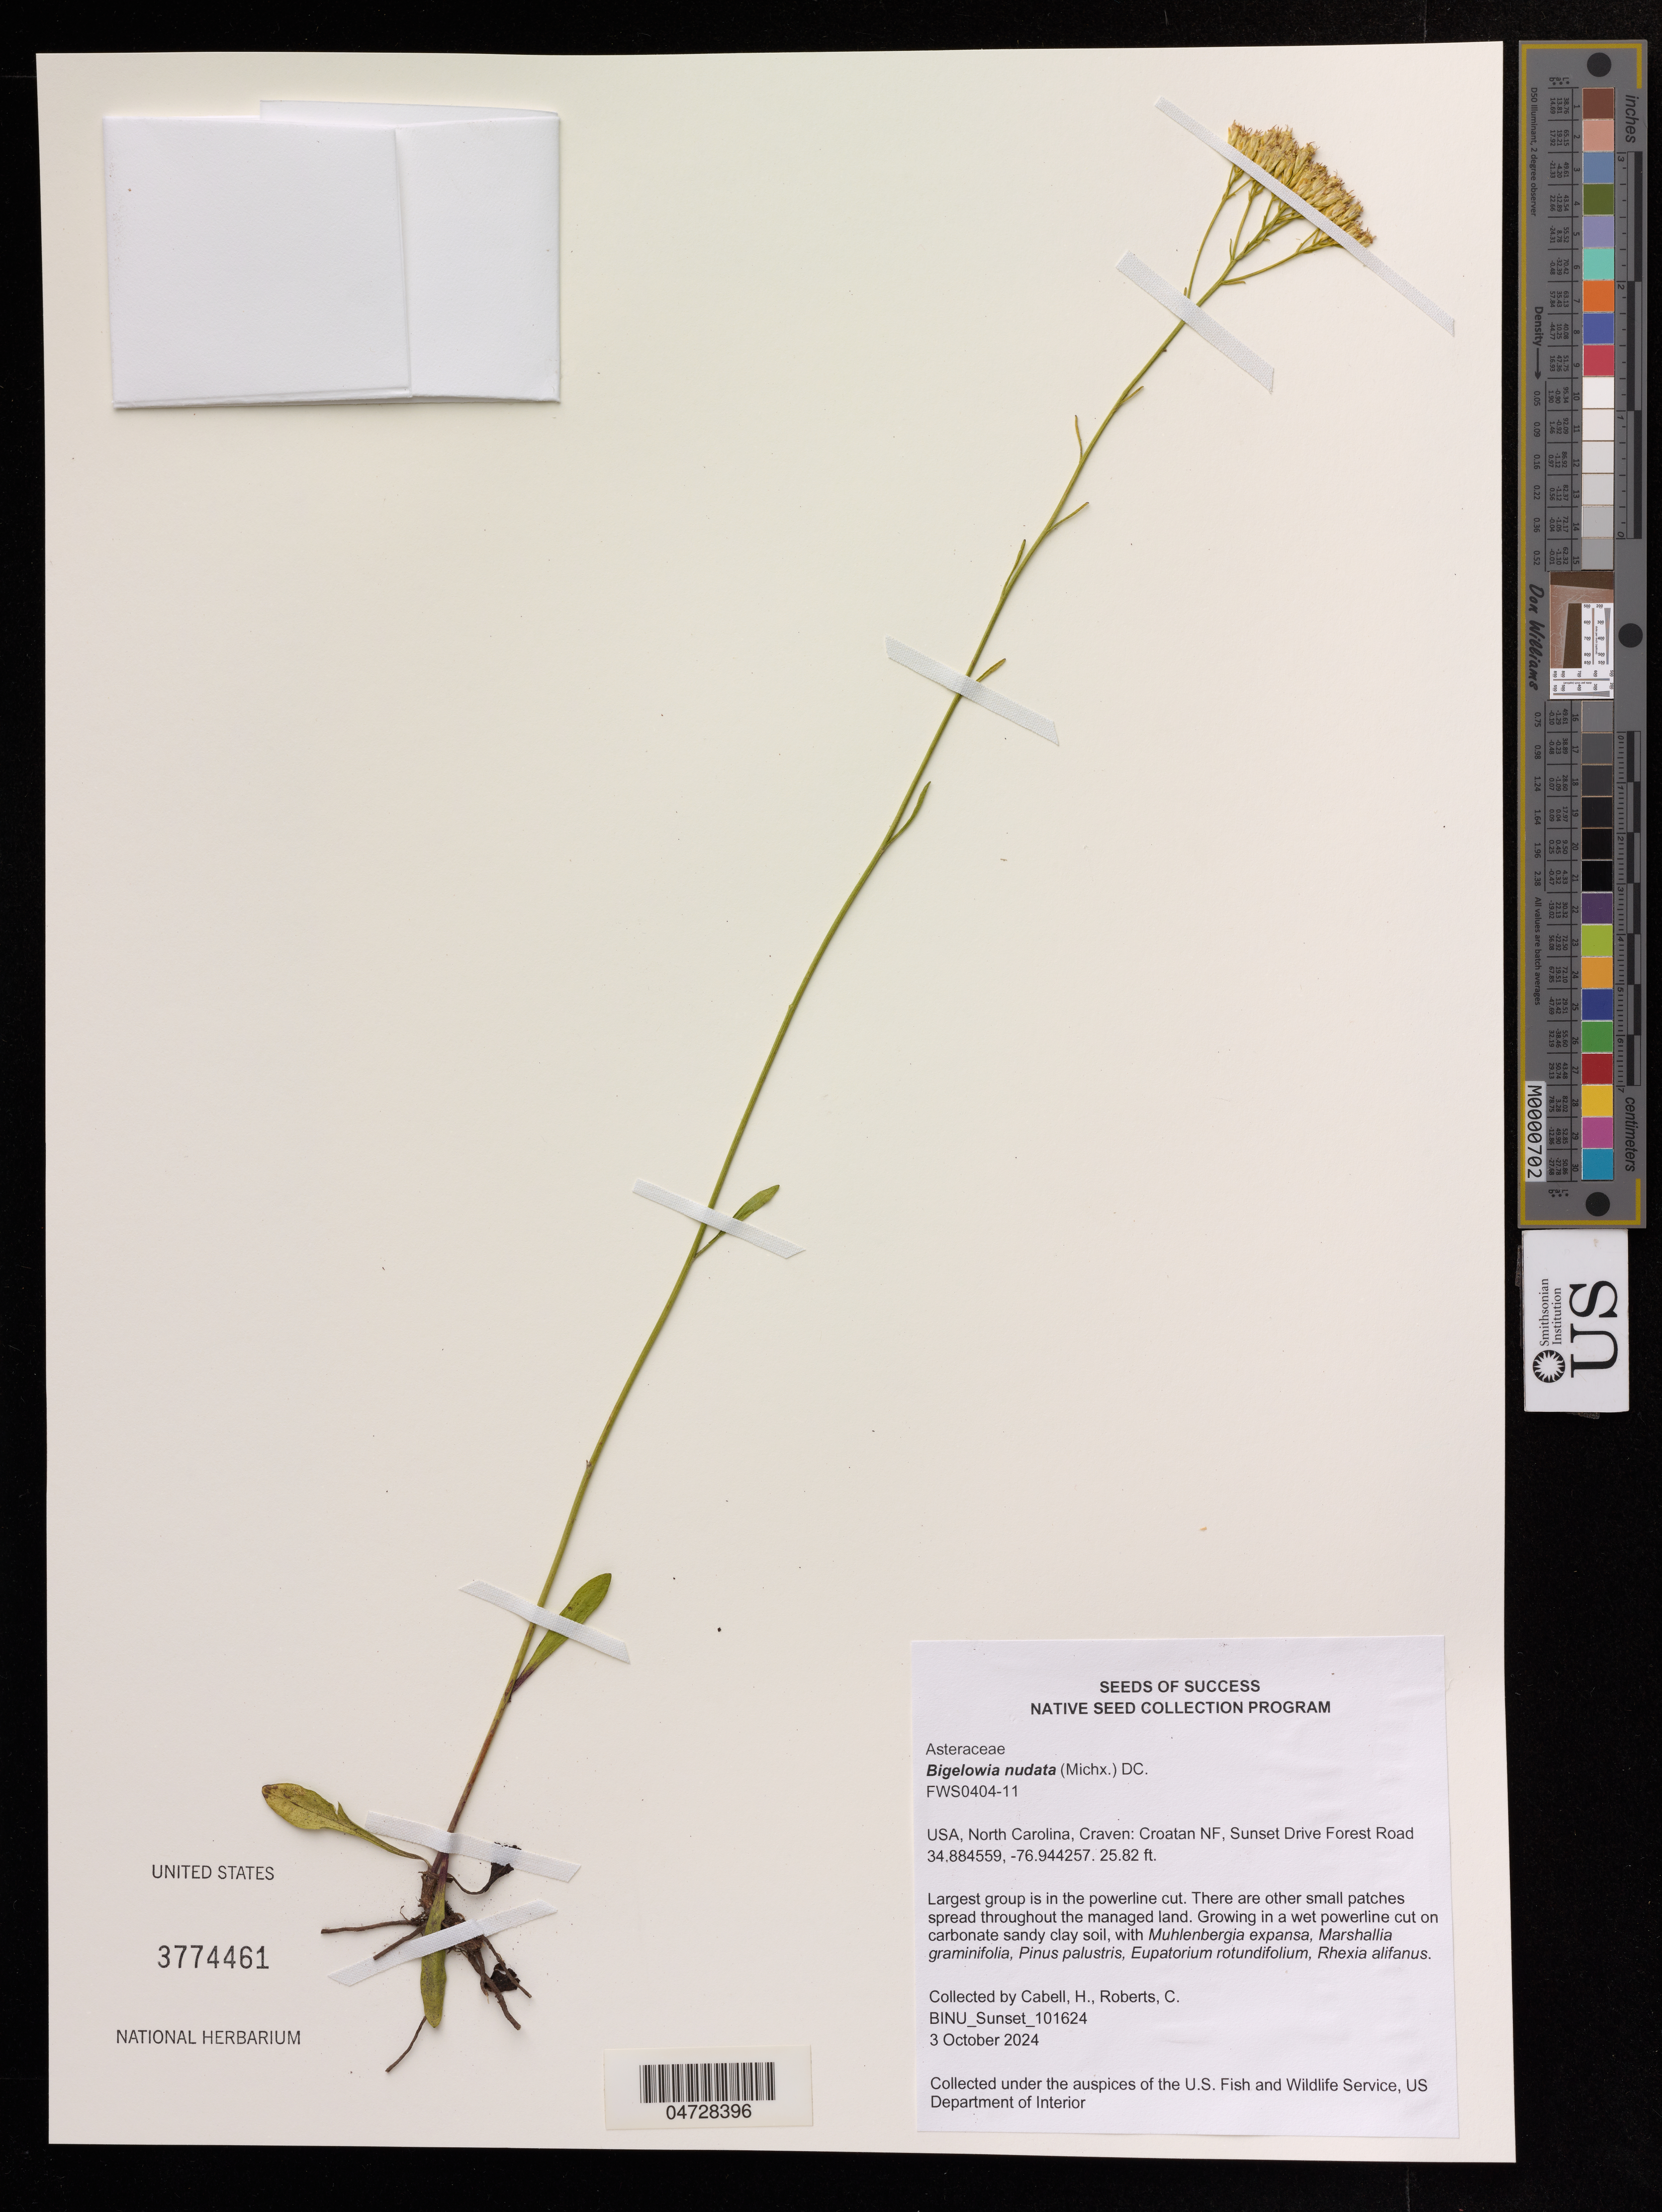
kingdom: Plantae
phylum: Tracheophyta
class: Magnoliopsida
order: Asterales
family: Asteraceae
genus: Bigelowia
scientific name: Bigelowia nudata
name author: (Michx.) DC.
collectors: H. Cabell & C. Roberts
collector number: FWS0404-11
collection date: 2024-10-03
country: United States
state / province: North Carolina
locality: Craven: Croatan NF, Sunset Drive Forest Road.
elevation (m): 7.87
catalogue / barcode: US 3774461